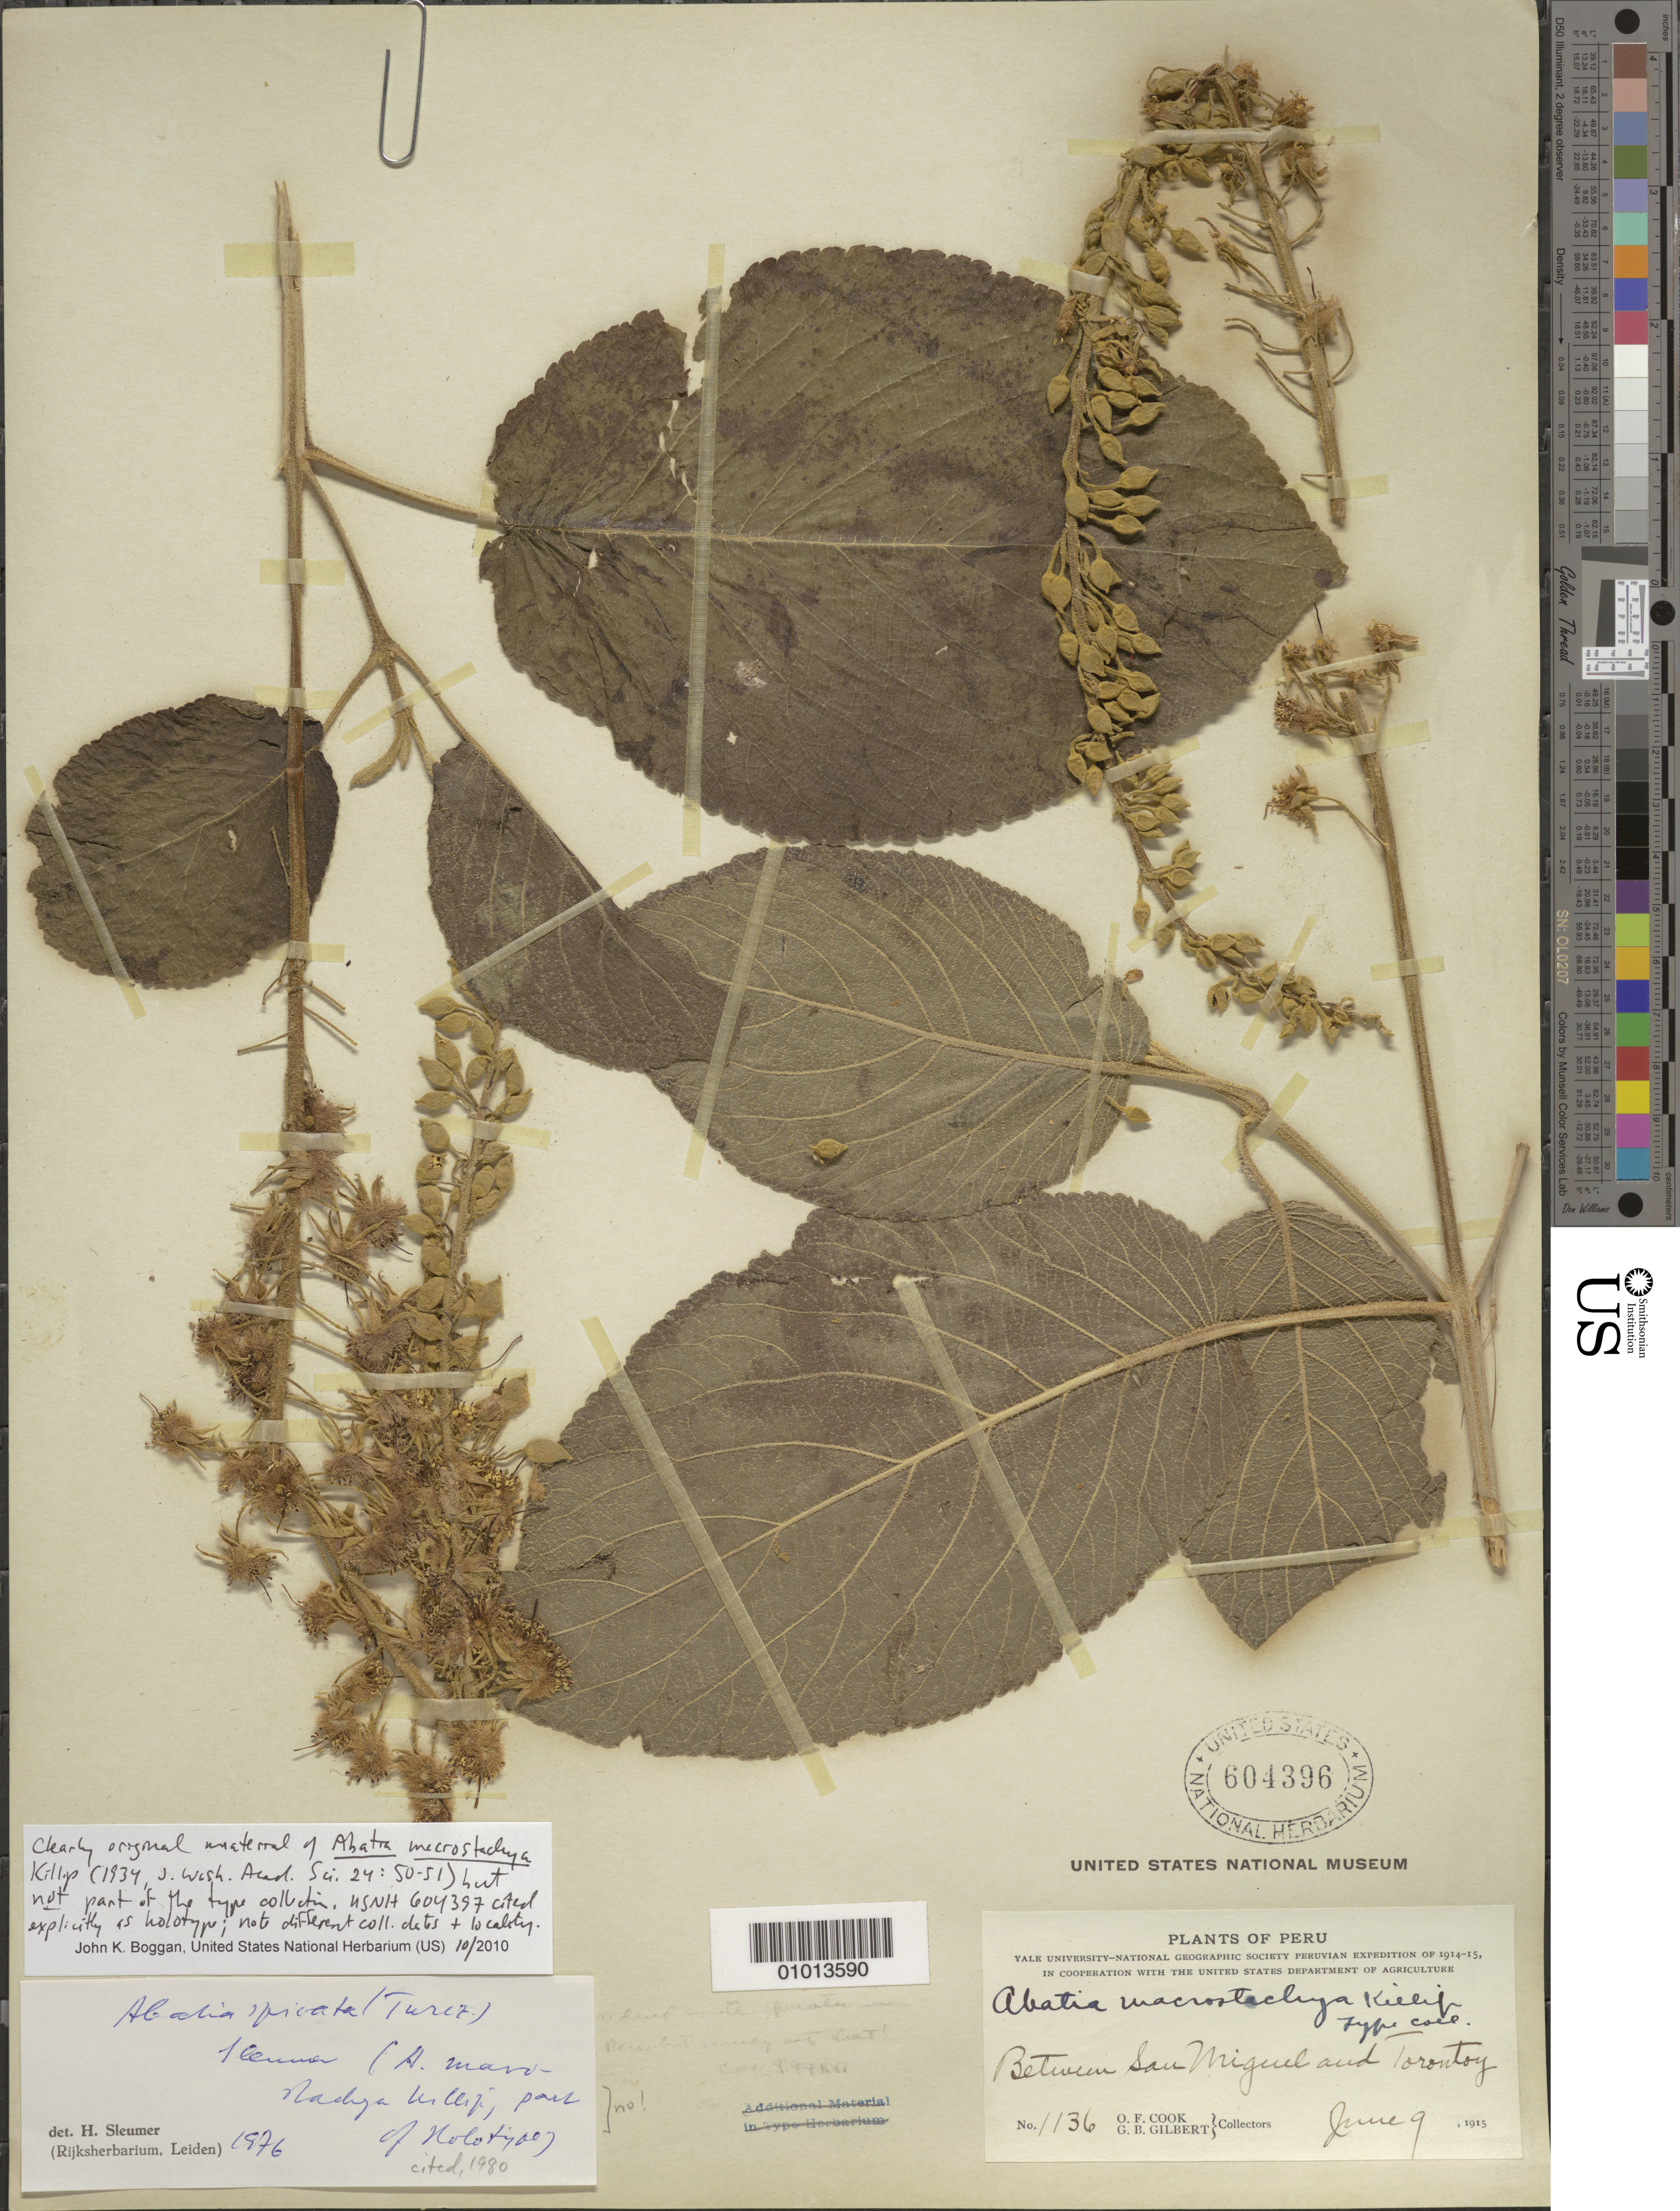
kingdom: Plantae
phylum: Tracheophyta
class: Magnoliopsida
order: Malpighiales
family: Salicaceae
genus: Abatia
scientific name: Abatia macrostachya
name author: Killip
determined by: Sleumer, H. O.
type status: Type Number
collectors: O. F. Cook & G. B. Gilbert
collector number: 1136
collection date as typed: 09 Jun 1915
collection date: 1915-06-09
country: Peru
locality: Between San Miguel and Torontoy.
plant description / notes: Not part of type collection. This sheet (NMNH 604396) annotated by Sleumer (1976) as "part of holotype" but protologue explicitly cites (only) NMNH 604397 and collection dates and localities differ.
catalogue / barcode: US 604396